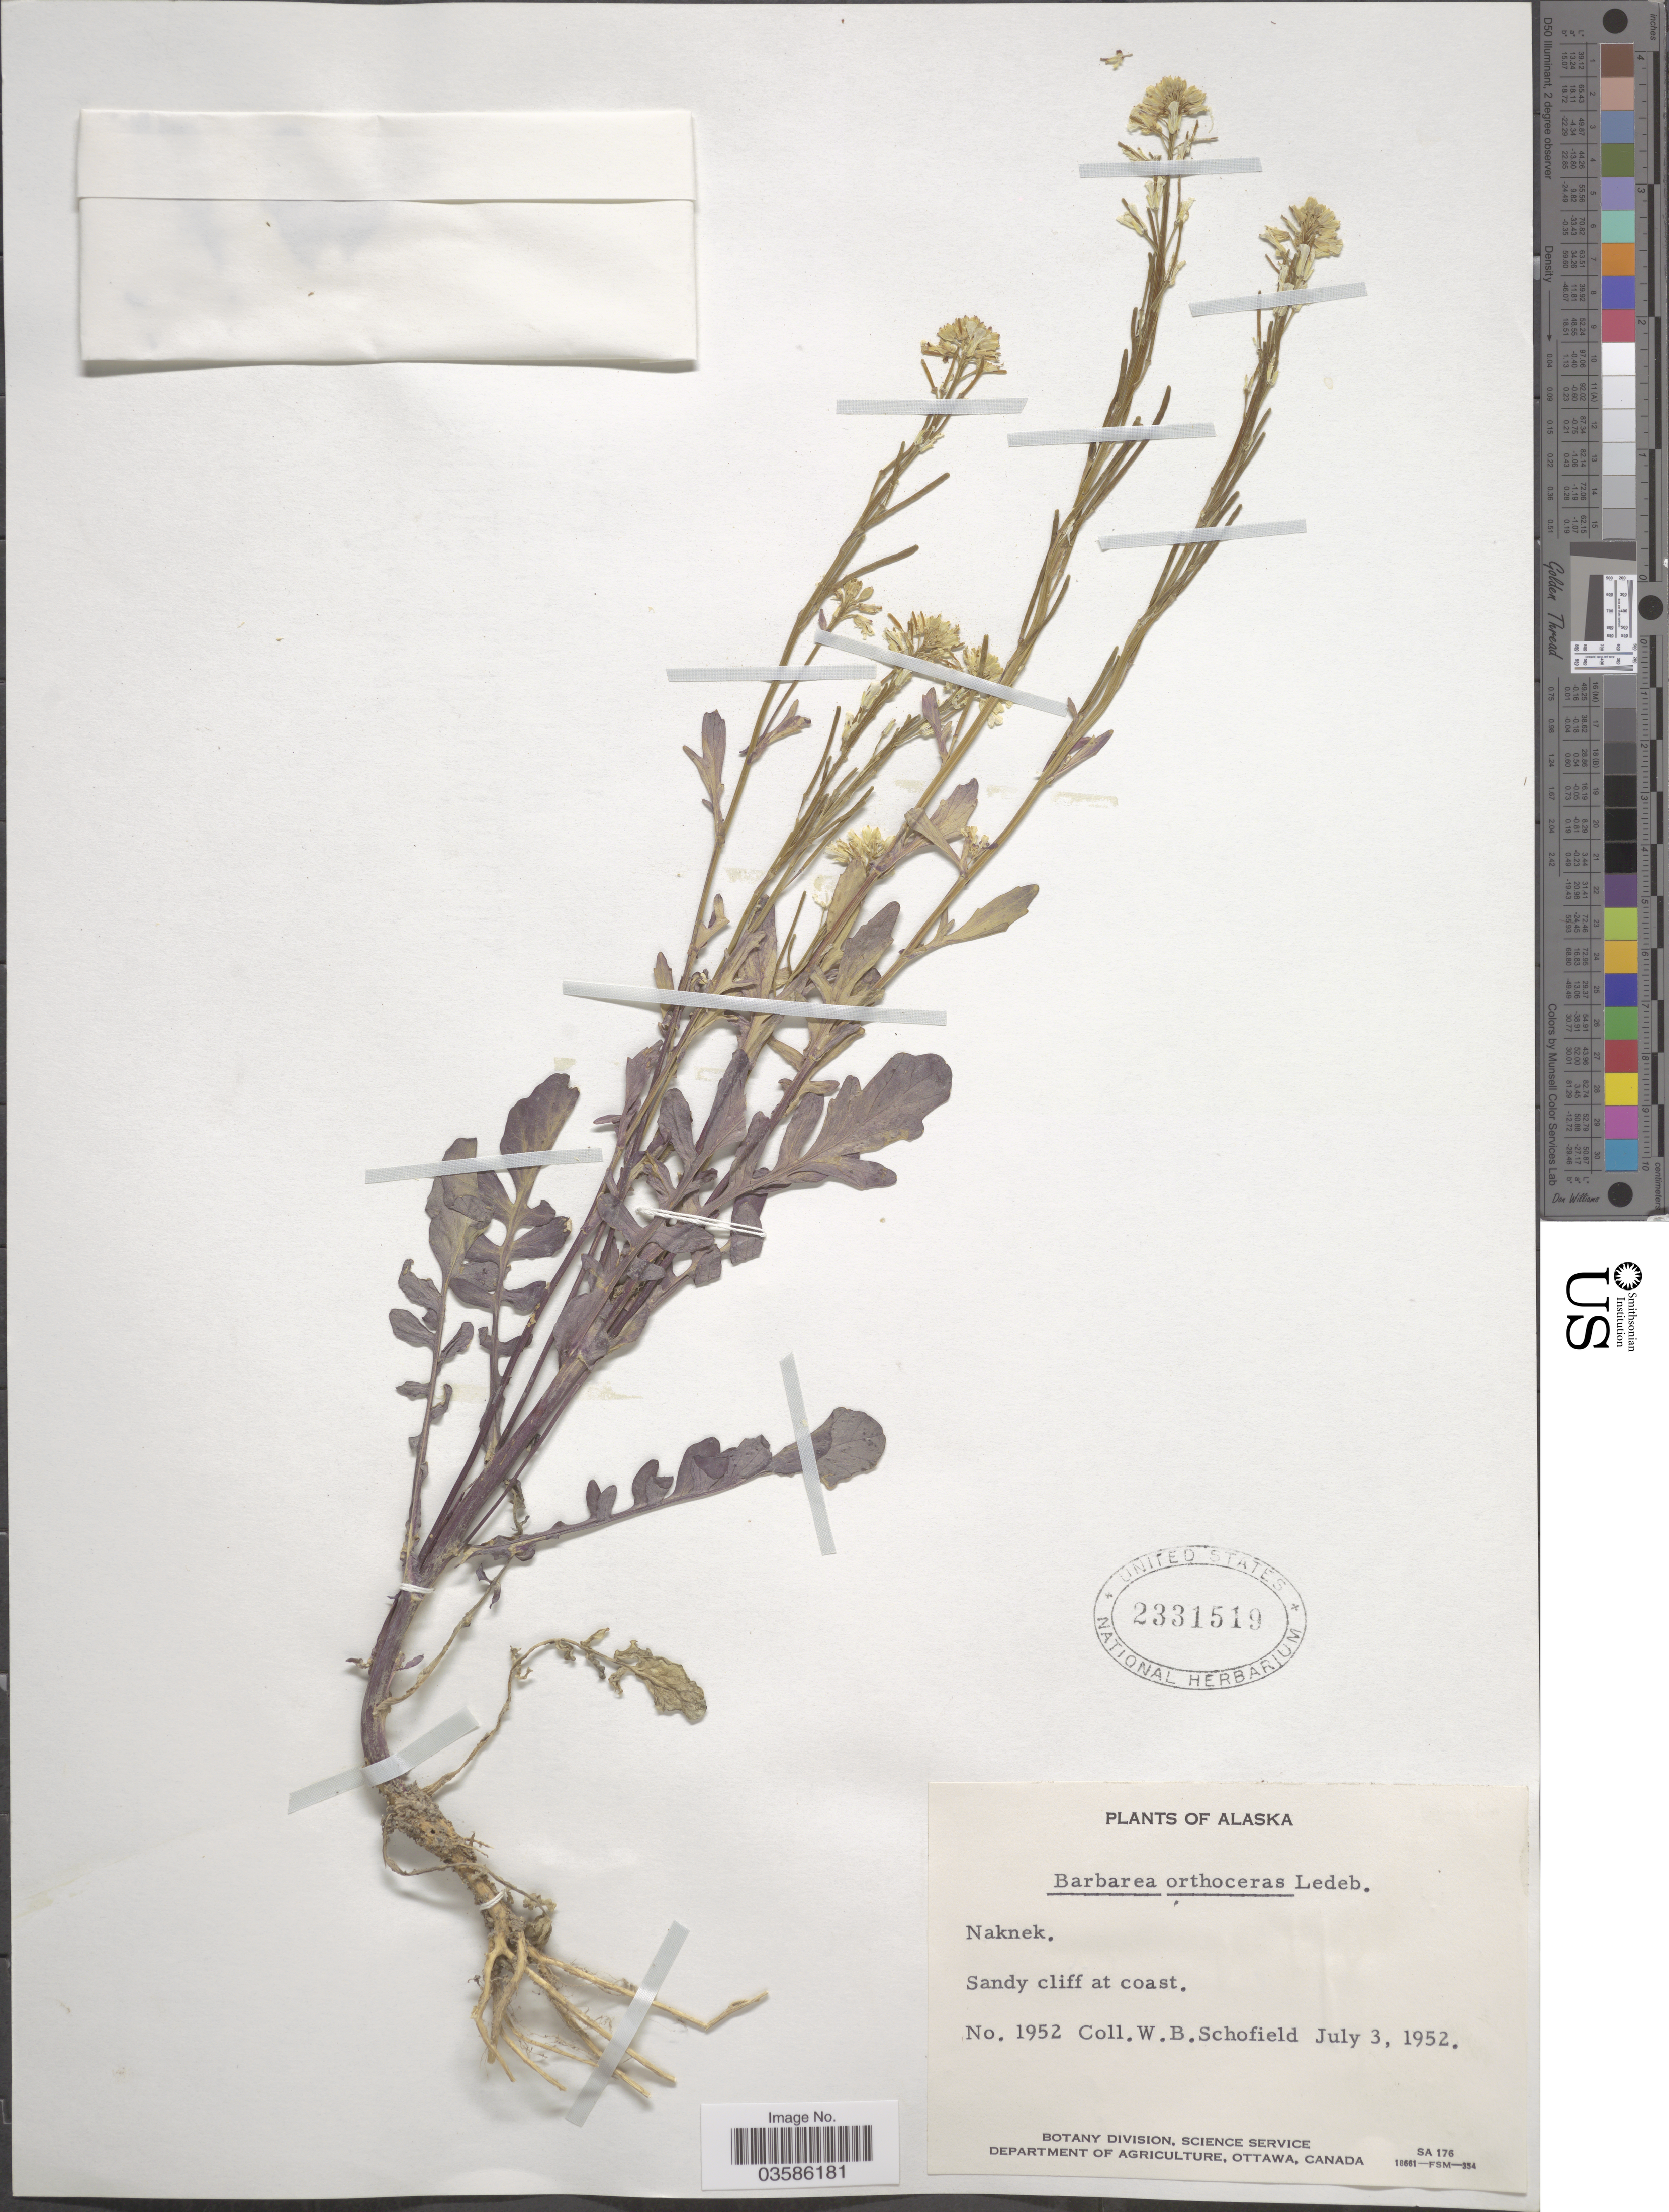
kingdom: Plantae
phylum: Tracheophyta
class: Magnoliopsida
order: Brassicales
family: Brassicaceae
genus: Barbarea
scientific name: Barbarea orthoceras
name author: Ledeb.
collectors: W. Schofield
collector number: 1952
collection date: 1952-07-03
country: United States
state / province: Alaska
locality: Naknek.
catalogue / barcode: US 2331519